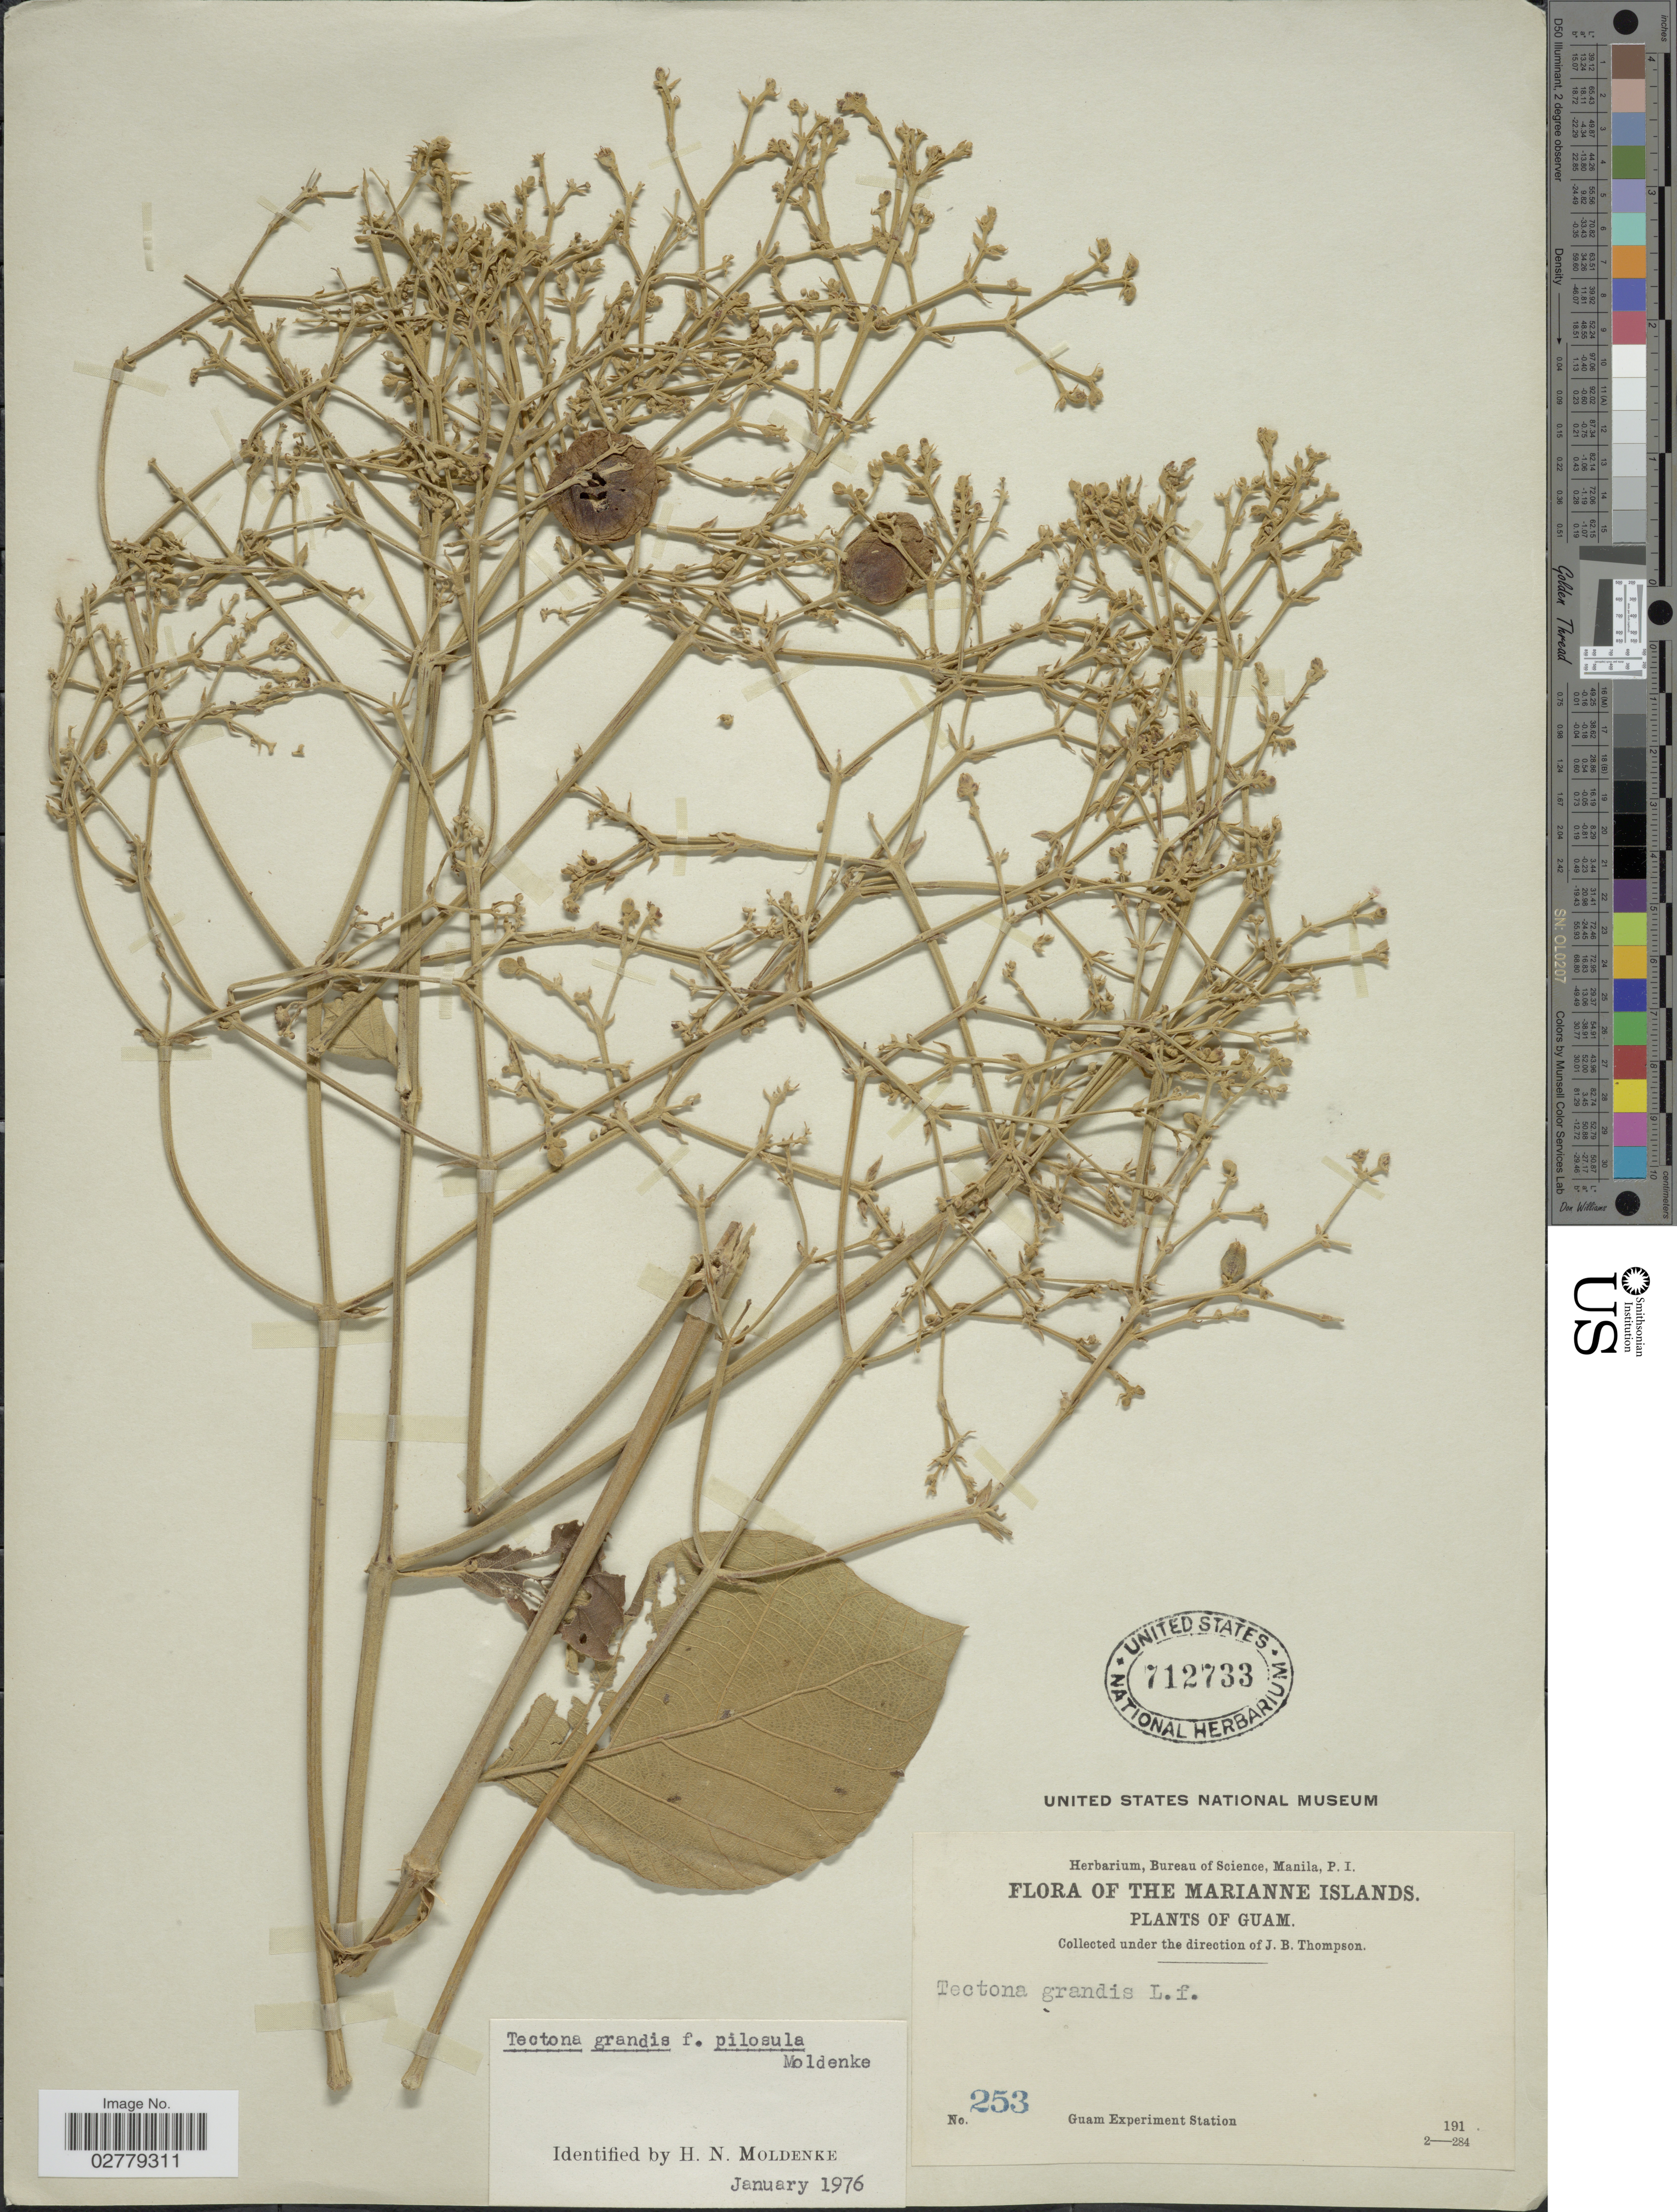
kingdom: Plantae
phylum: Tracheophyta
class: Magnoliopsida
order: Lamiales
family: Lamiaceae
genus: Tectona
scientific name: Tectona grandis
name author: L. f.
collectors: ex Guam exp. Sta.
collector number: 253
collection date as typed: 191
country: Guam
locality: Marianne Islands.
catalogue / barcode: US 712733